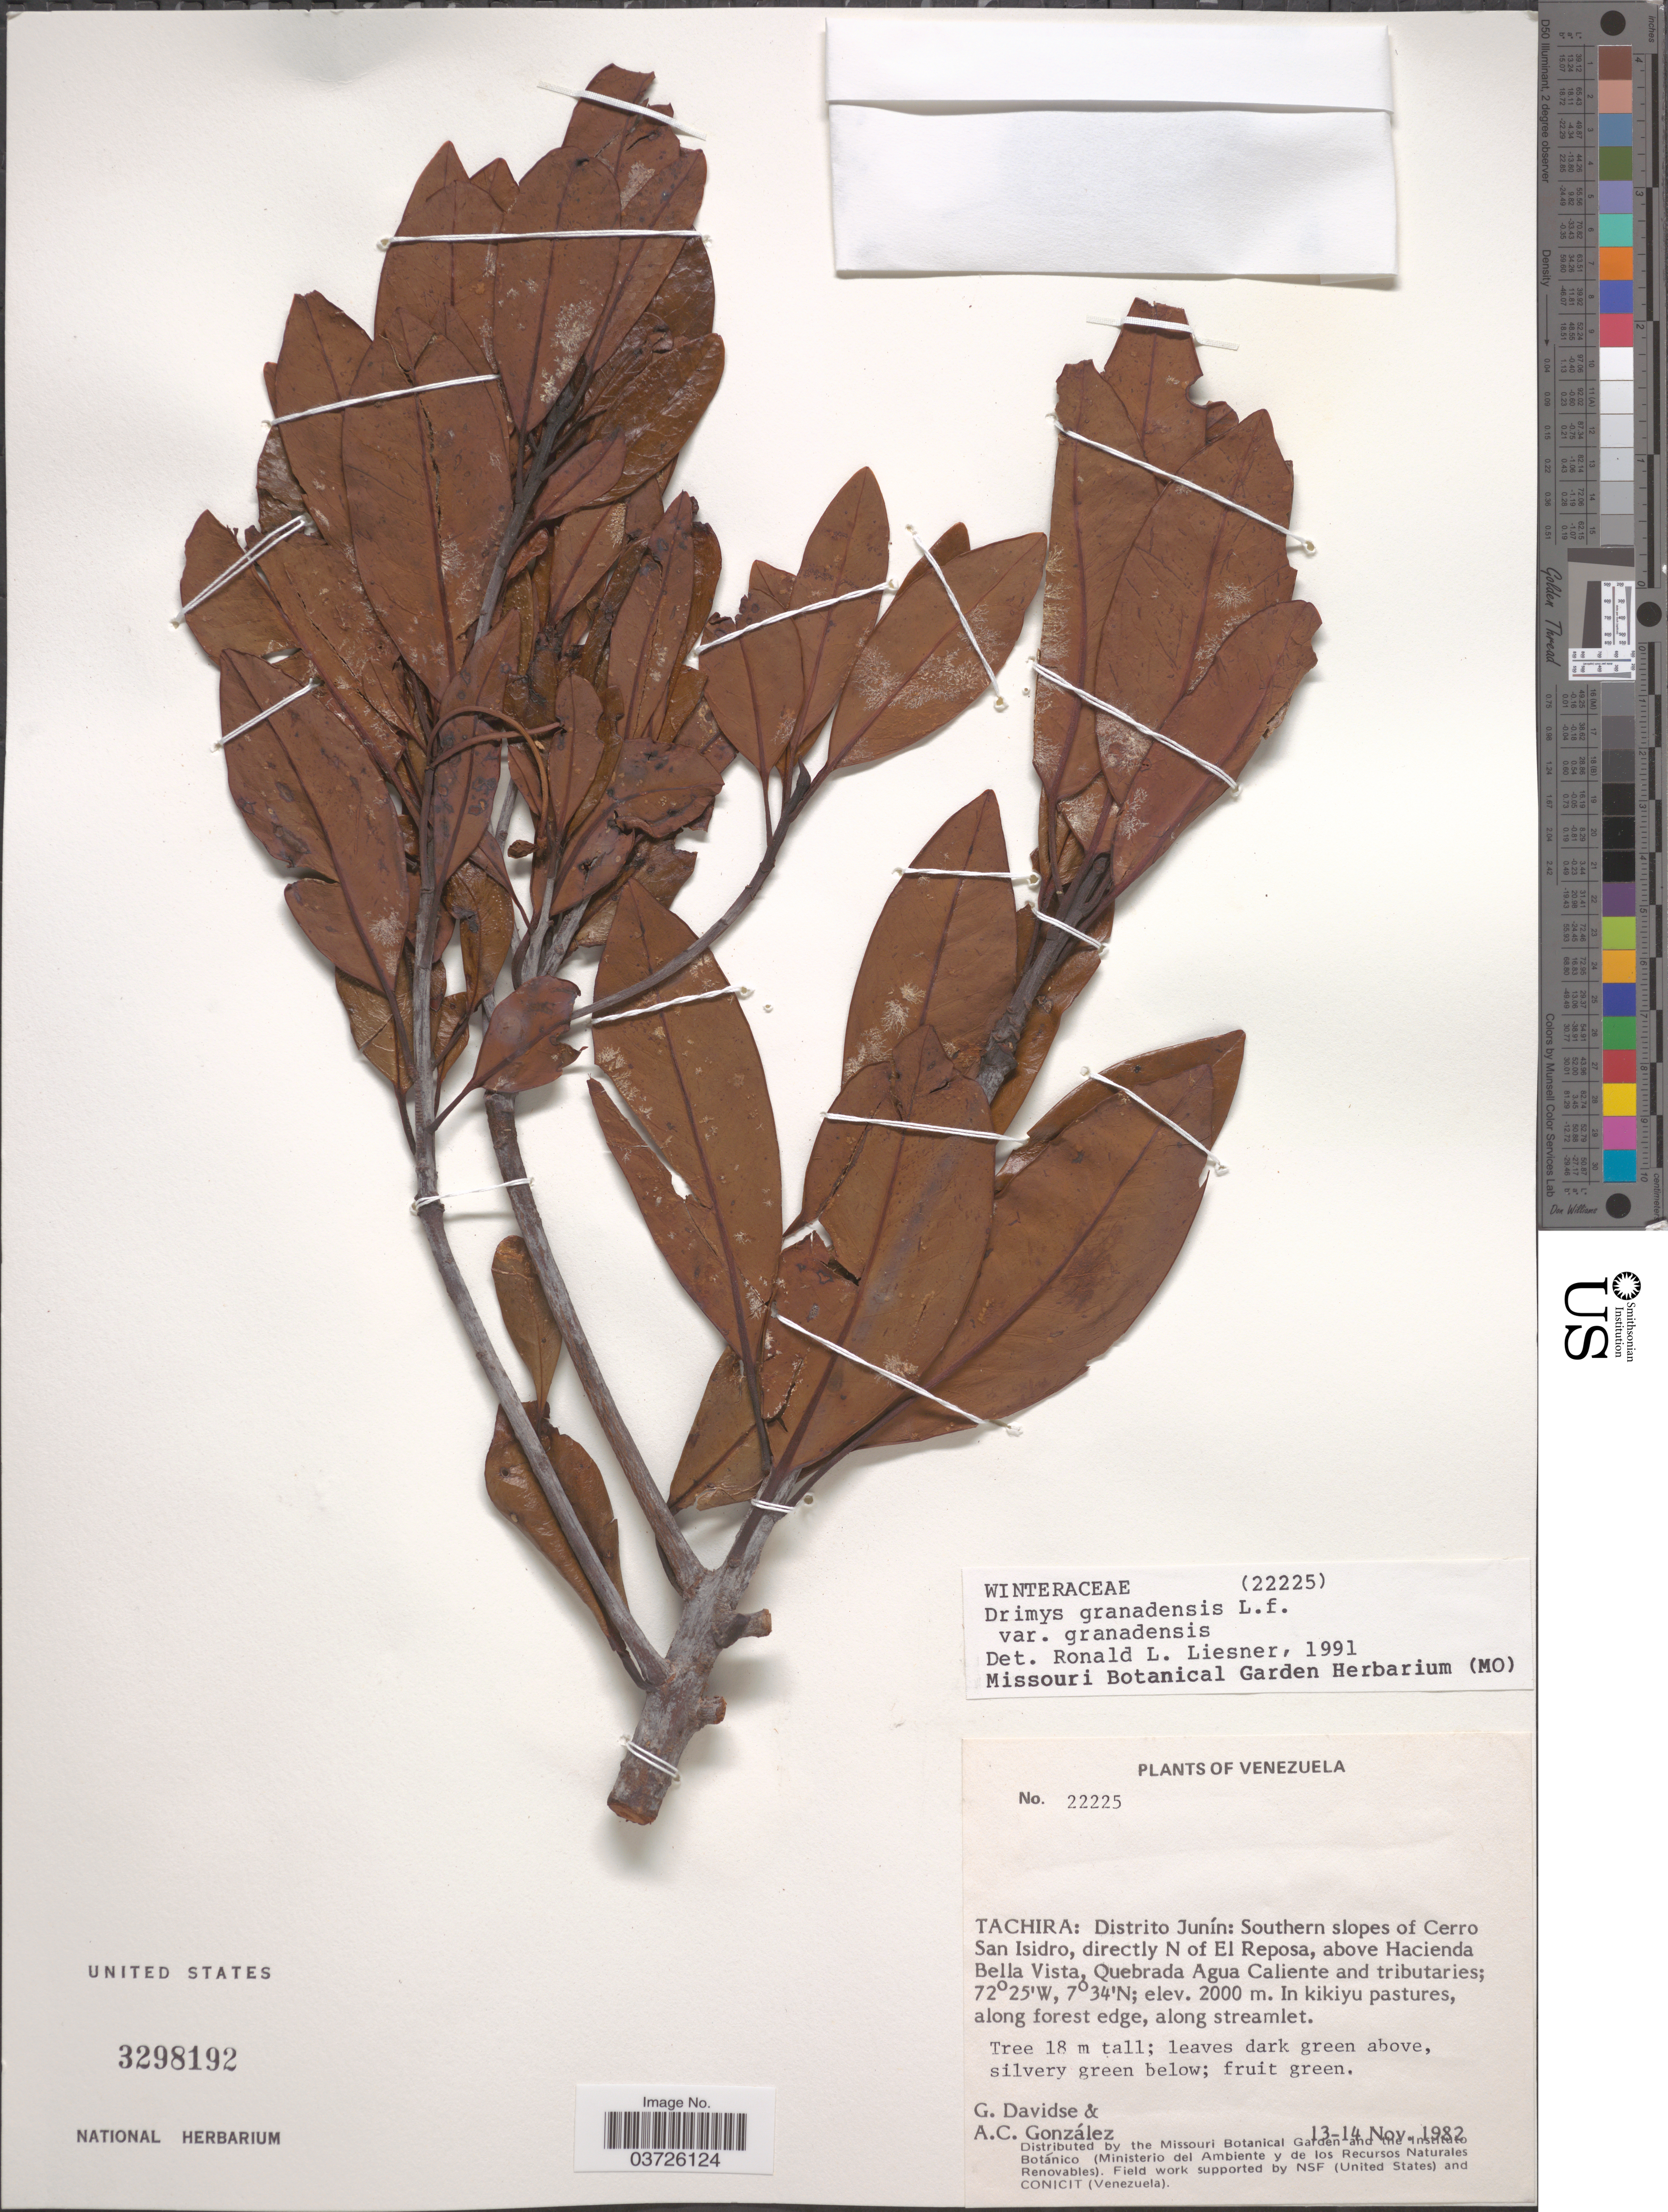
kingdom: Plantae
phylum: Tracheophyta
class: Magnoliopsida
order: Canellales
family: Winteraceae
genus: Drimys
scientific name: Drimys granadensis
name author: L. f.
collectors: G. Davidse & A. C. González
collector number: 22225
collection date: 1982-11-13/1982-11-14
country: Venezuela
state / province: Tachira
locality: Distrito Junín: Southern slopes of Cerro San Isidro, directly N of El Reposa, above Hacienda Belle Vista, Quebrada Agua Caliente.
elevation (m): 2000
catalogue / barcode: US 3298192